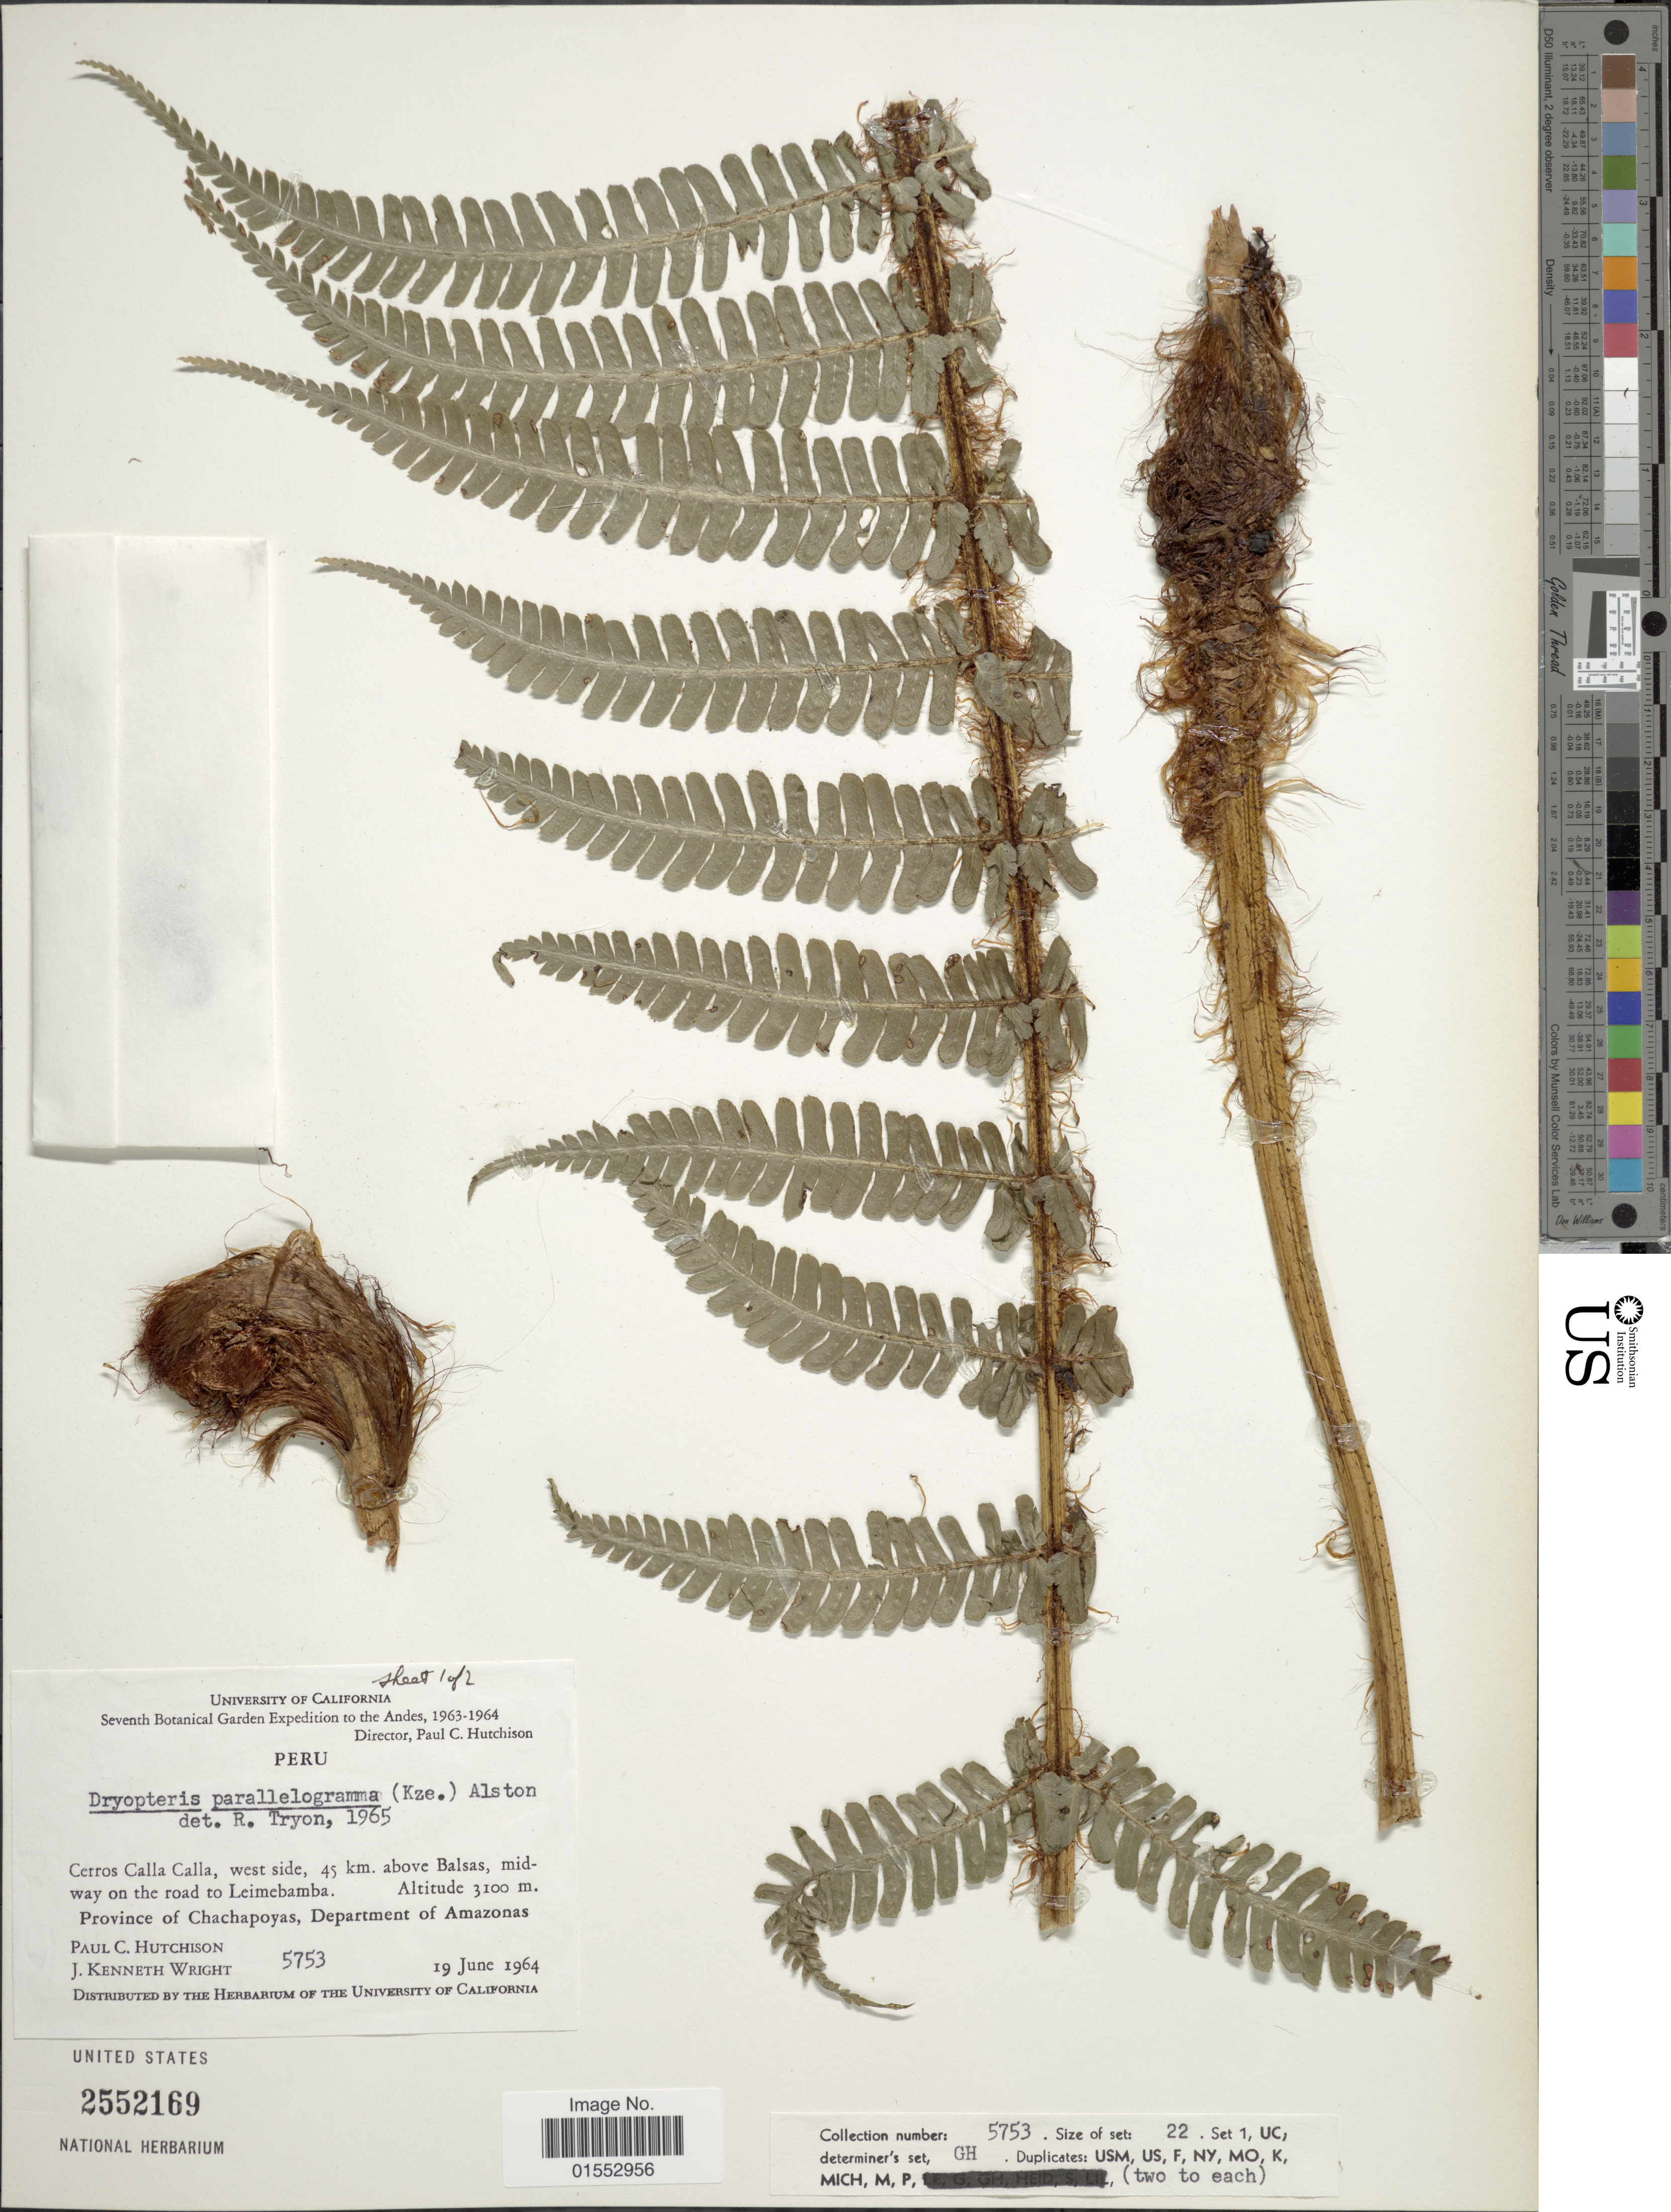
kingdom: Plantae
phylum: Tracheophyta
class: Polypodiopsida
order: Polypodiales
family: Dryopteridaceae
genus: Dryopteris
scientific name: Dryopteris wallichiana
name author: (Spreng.) Hyl.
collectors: P. C. Hutchison & J. K. Wright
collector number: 5753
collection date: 1964-06-19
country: Peru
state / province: Amazonas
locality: Cerros Calla Calla, west side, 45 km. above Balsas, midway on the road to Leimebamba. Province of Chachapoyas, Departmenrt of Amazonas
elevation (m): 3100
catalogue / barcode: US 2552169